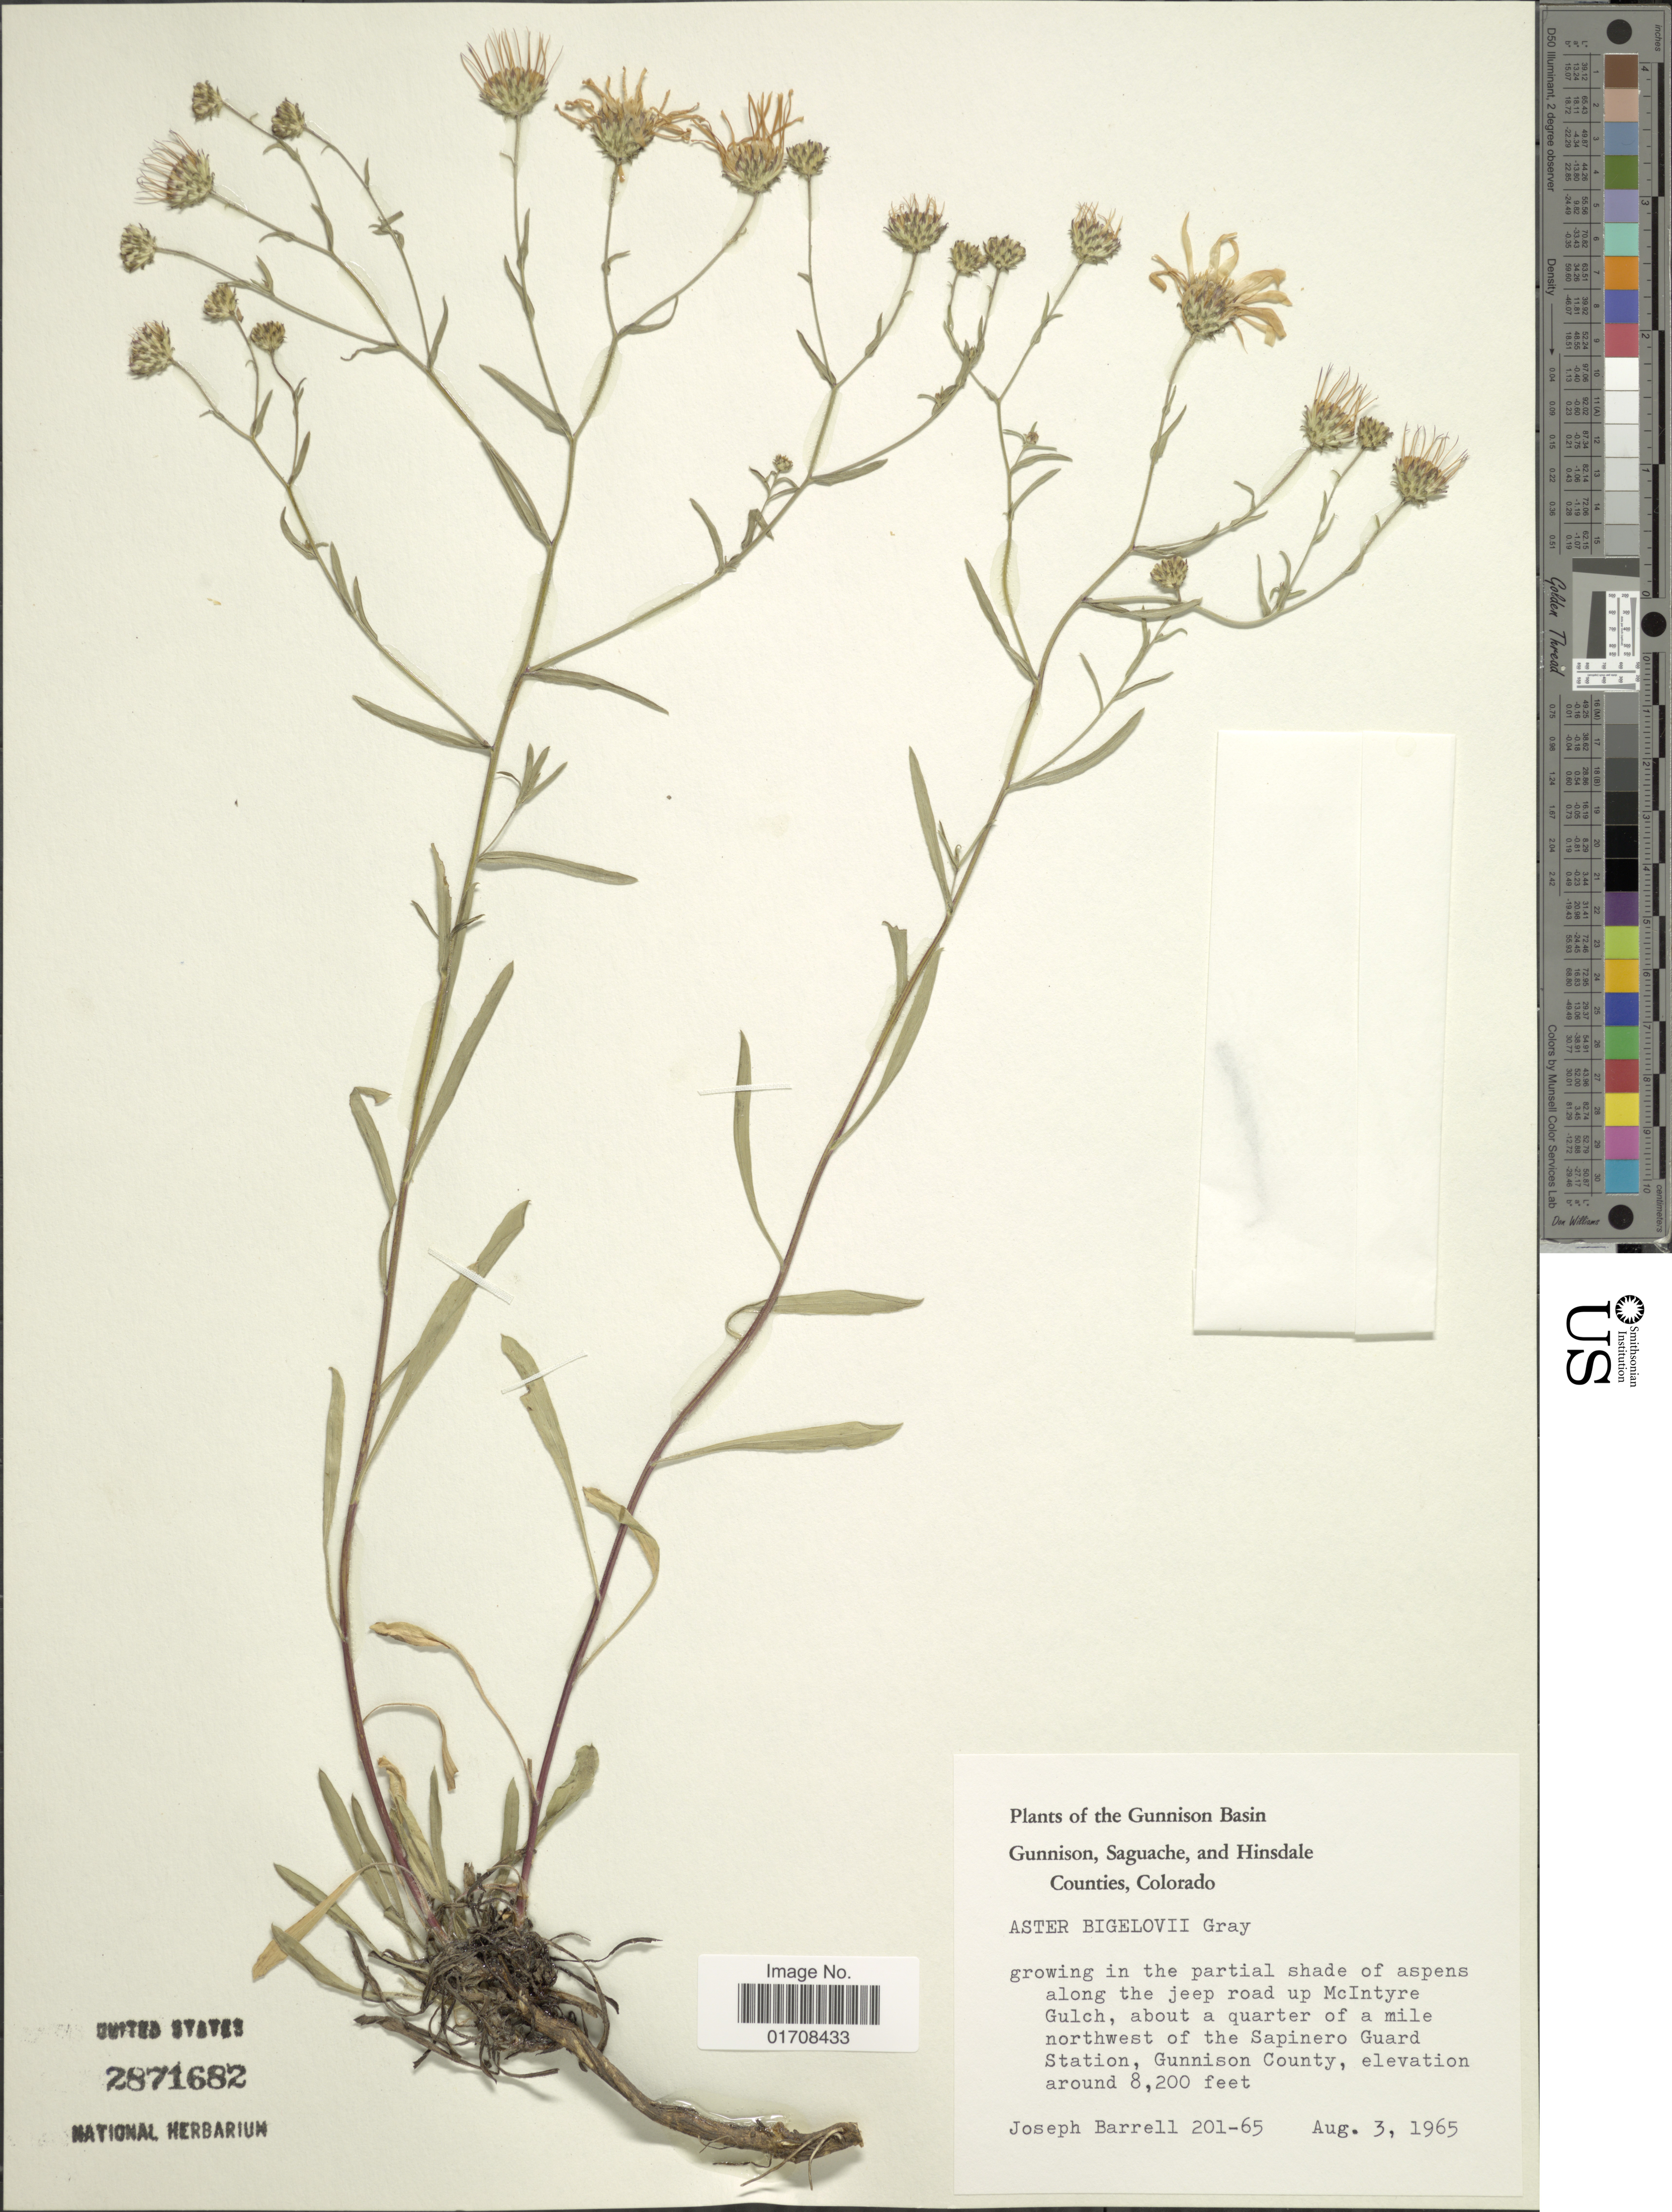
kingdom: Plantae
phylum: Tracheophyta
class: Magnoliopsida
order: Asterales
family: Asteraceae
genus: Machaeranthera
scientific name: Machaeranthera bigelovii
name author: (A. Gray) Greene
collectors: J. Barrell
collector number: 201-65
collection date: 1965-08-03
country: United States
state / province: Colorado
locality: Gunnison Basin, along the jeep road up McIntyre Gulch, about a quarter of a mile northwest of the Sapinero Guard Station, Gunnison County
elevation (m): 2499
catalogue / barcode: US 2871682